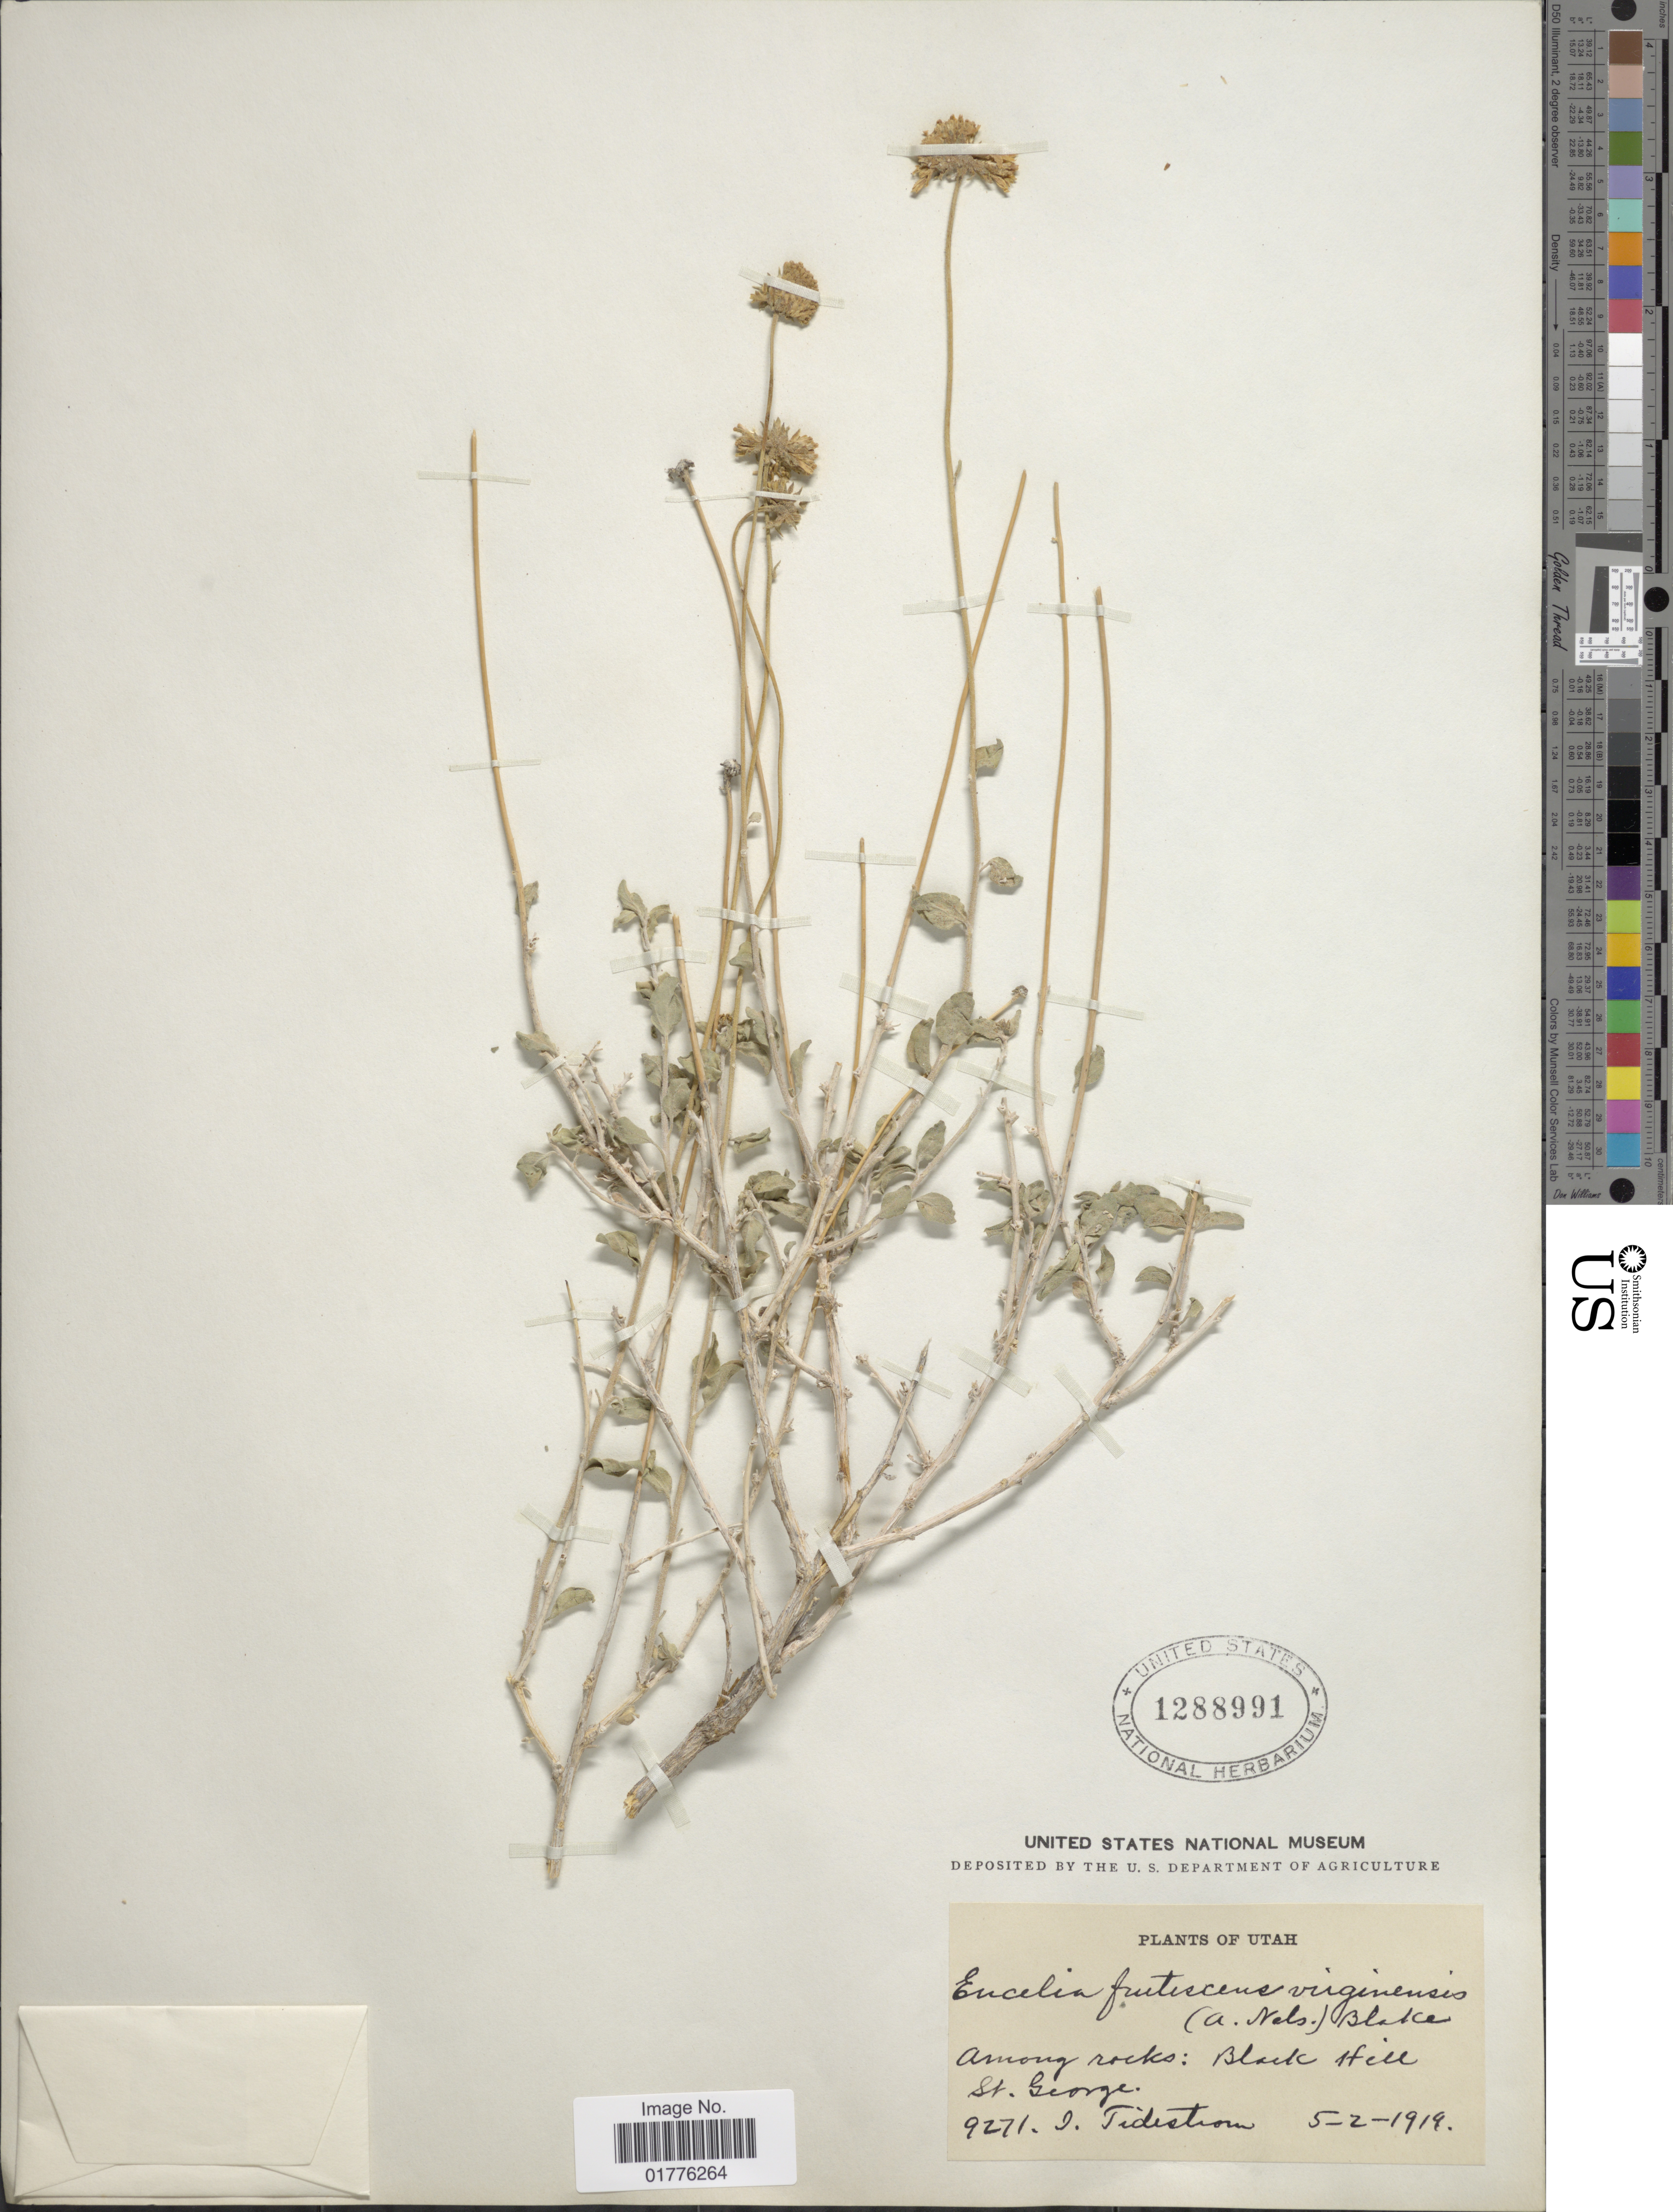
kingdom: Plantae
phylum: Tracheophyta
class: Magnoliopsida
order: Asterales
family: Asteraceae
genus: Encelia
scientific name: Encelia frutescens var. virginensis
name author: (A. Nelson) S.F. Blake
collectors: I. F. Tidestrom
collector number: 9271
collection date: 1919-02-05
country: United States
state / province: Utah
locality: Among rocks: Black Hill, St. George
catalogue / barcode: US 1288991